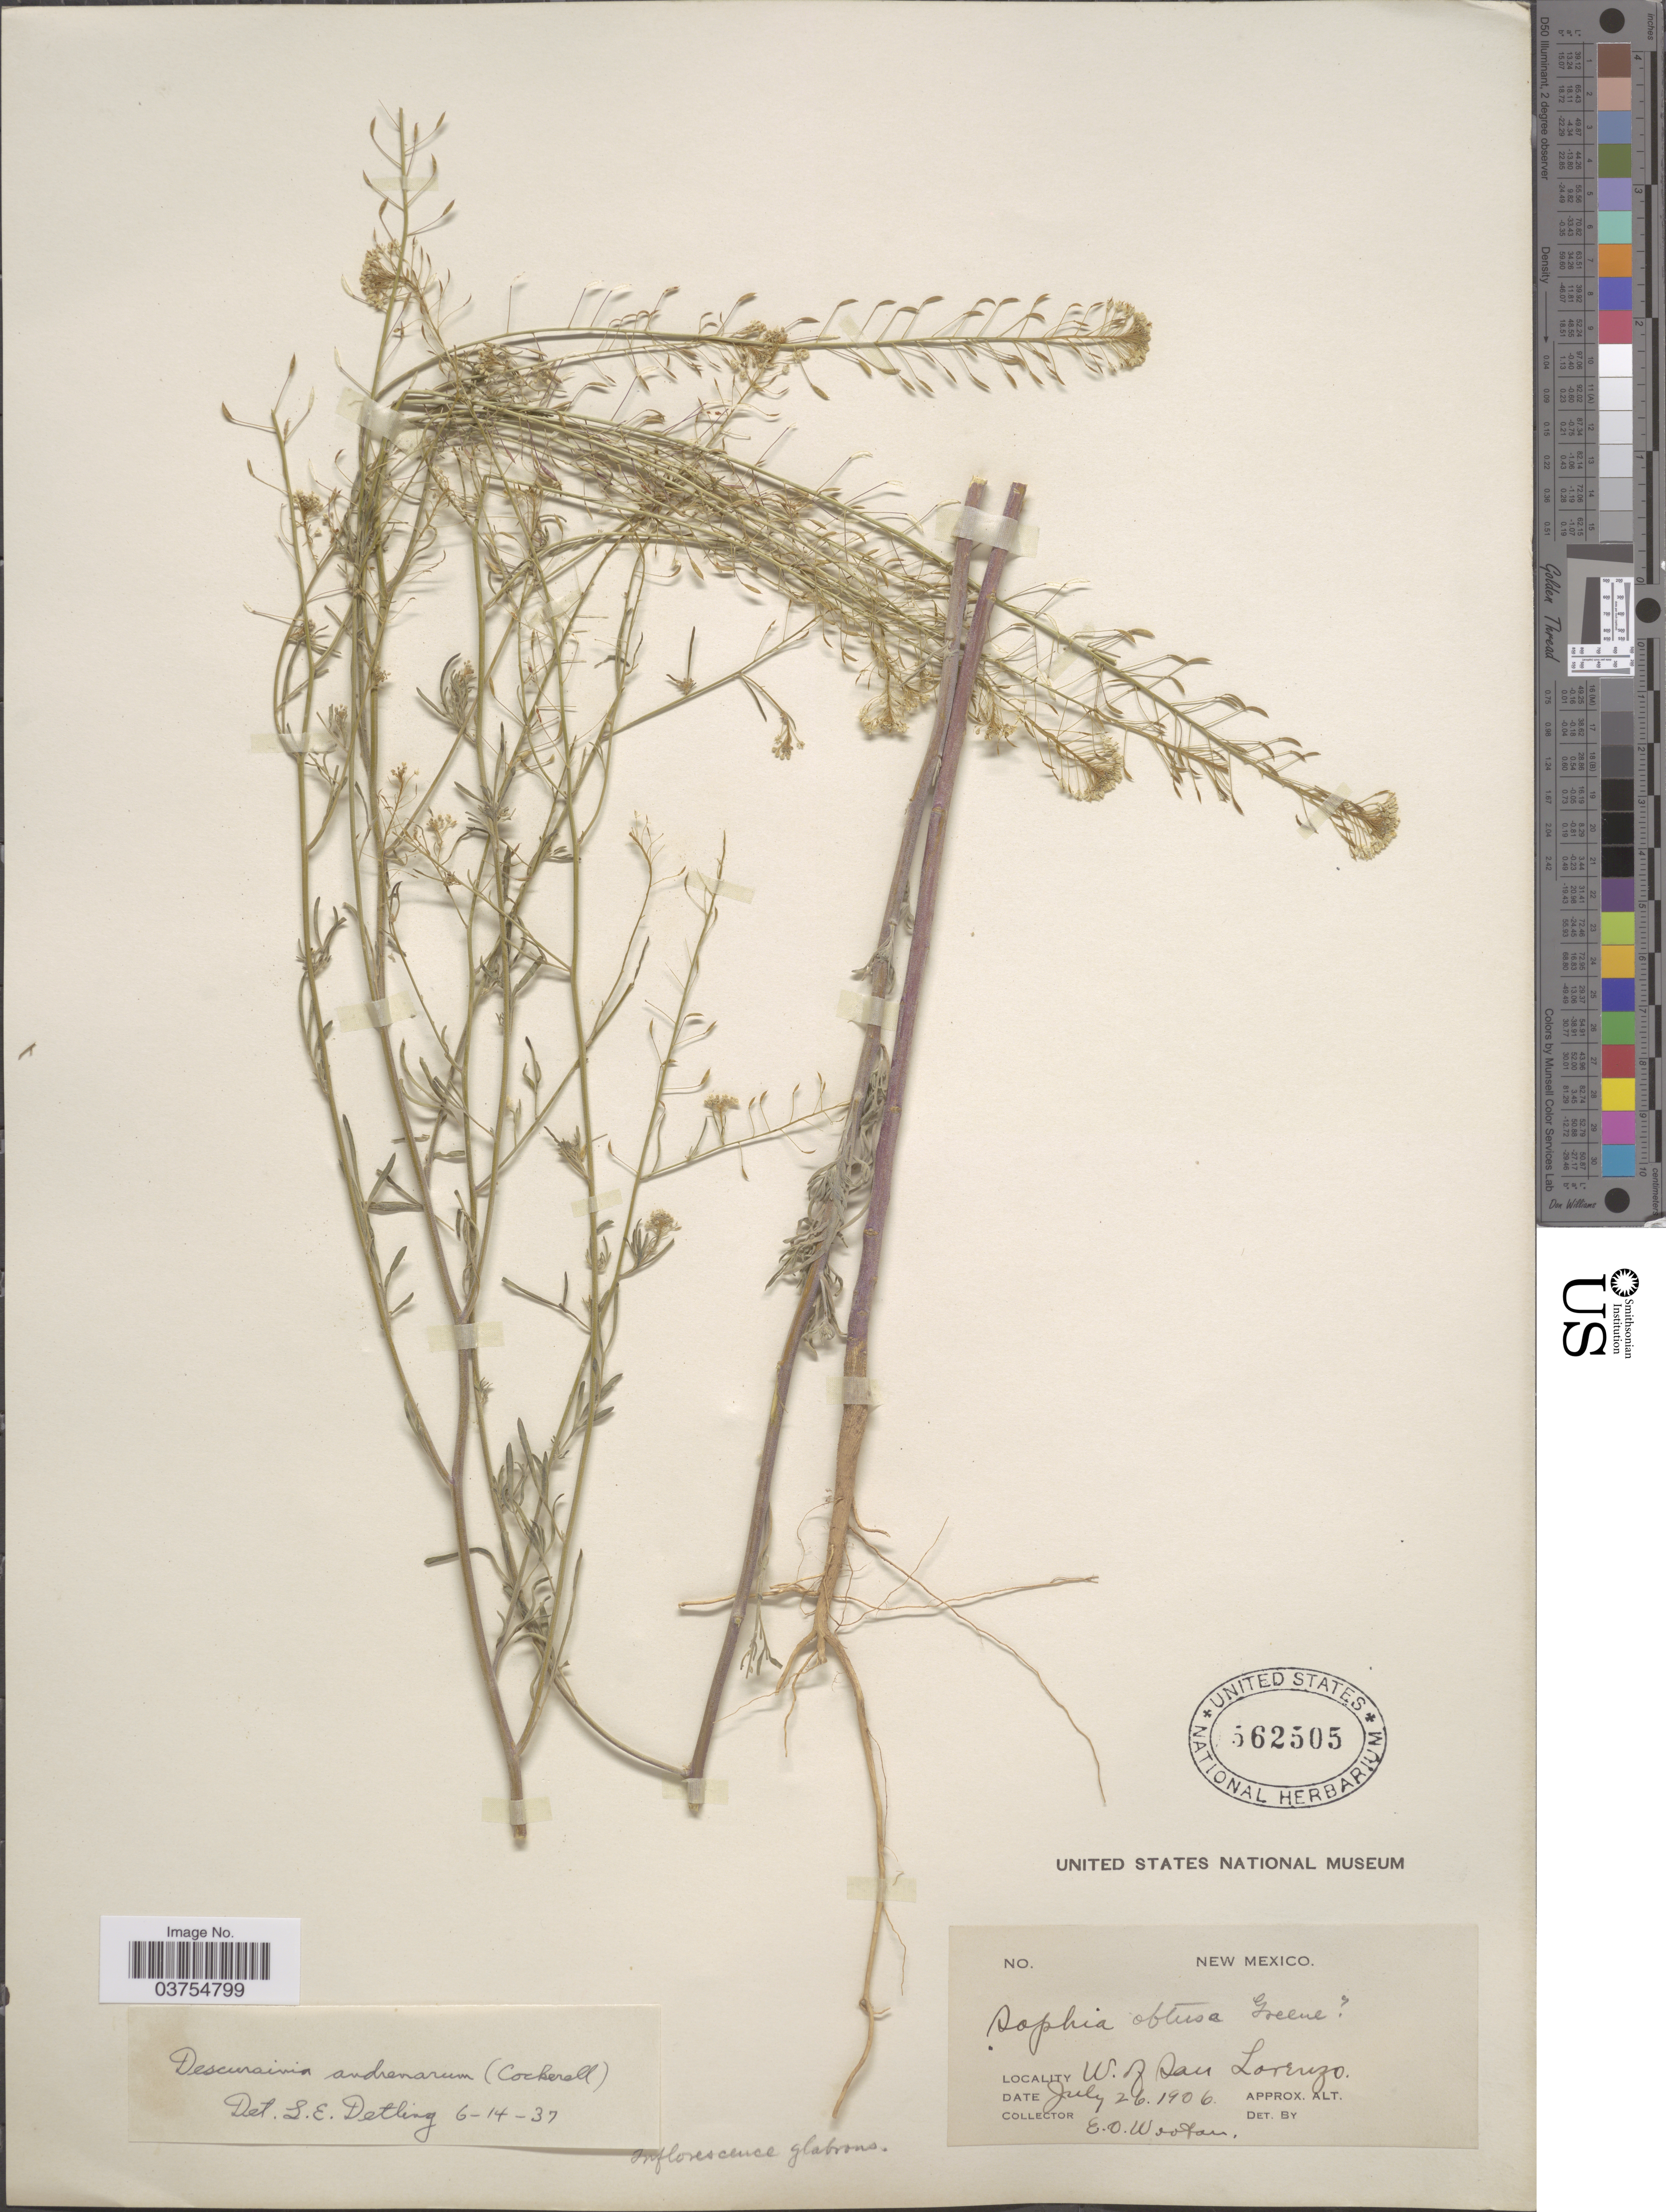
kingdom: Plantae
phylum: Tracheophyta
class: Magnoliopsida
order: Brassicales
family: Brassicaceae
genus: Descurainia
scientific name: Descurainia pinnata subsp. halictorum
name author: (Cockerell) Detling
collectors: E. O. Wooton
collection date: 1906-07-26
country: United States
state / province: New Mexico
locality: W. of San Lorenzo.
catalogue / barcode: US 562505